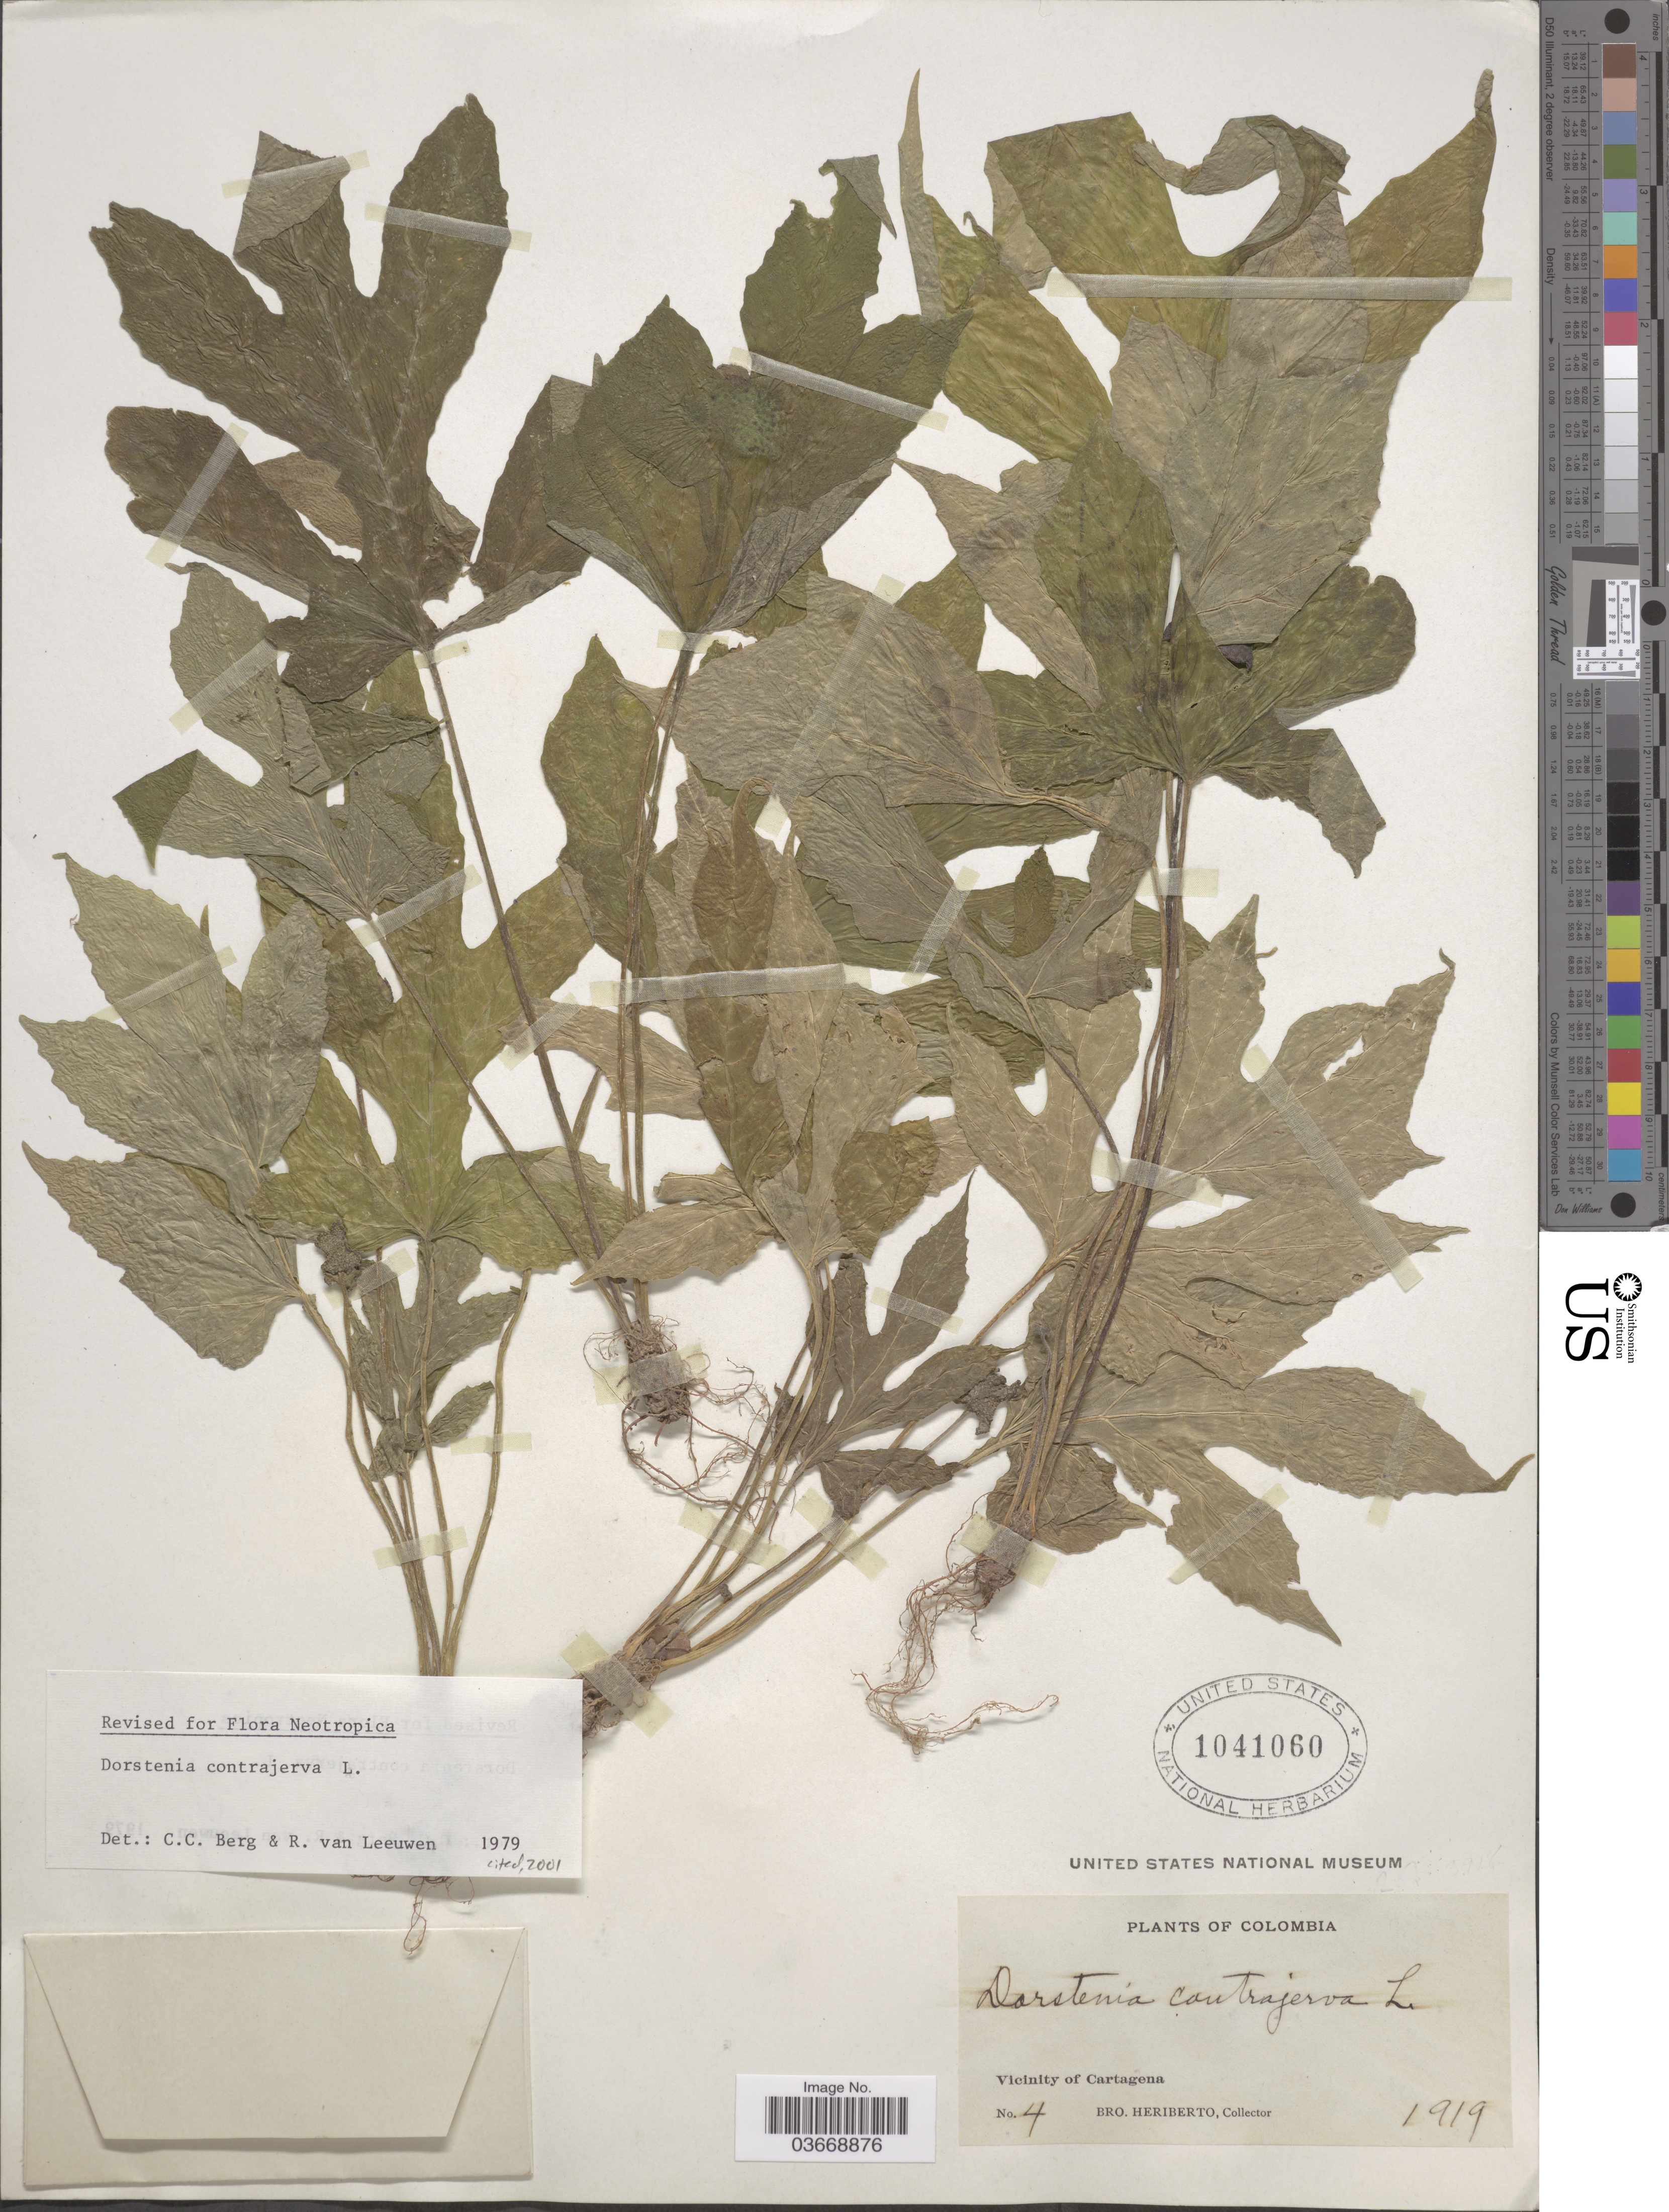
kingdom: Plantae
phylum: Tracheophyta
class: Magnoliopsida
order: Rosales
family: Moraceae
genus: Dorstenia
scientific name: Dorstenia contrajerva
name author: L.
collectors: B. Heriberto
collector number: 4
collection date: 1919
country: Colombia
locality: Vicinity of Cartagena.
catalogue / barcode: US 1041060